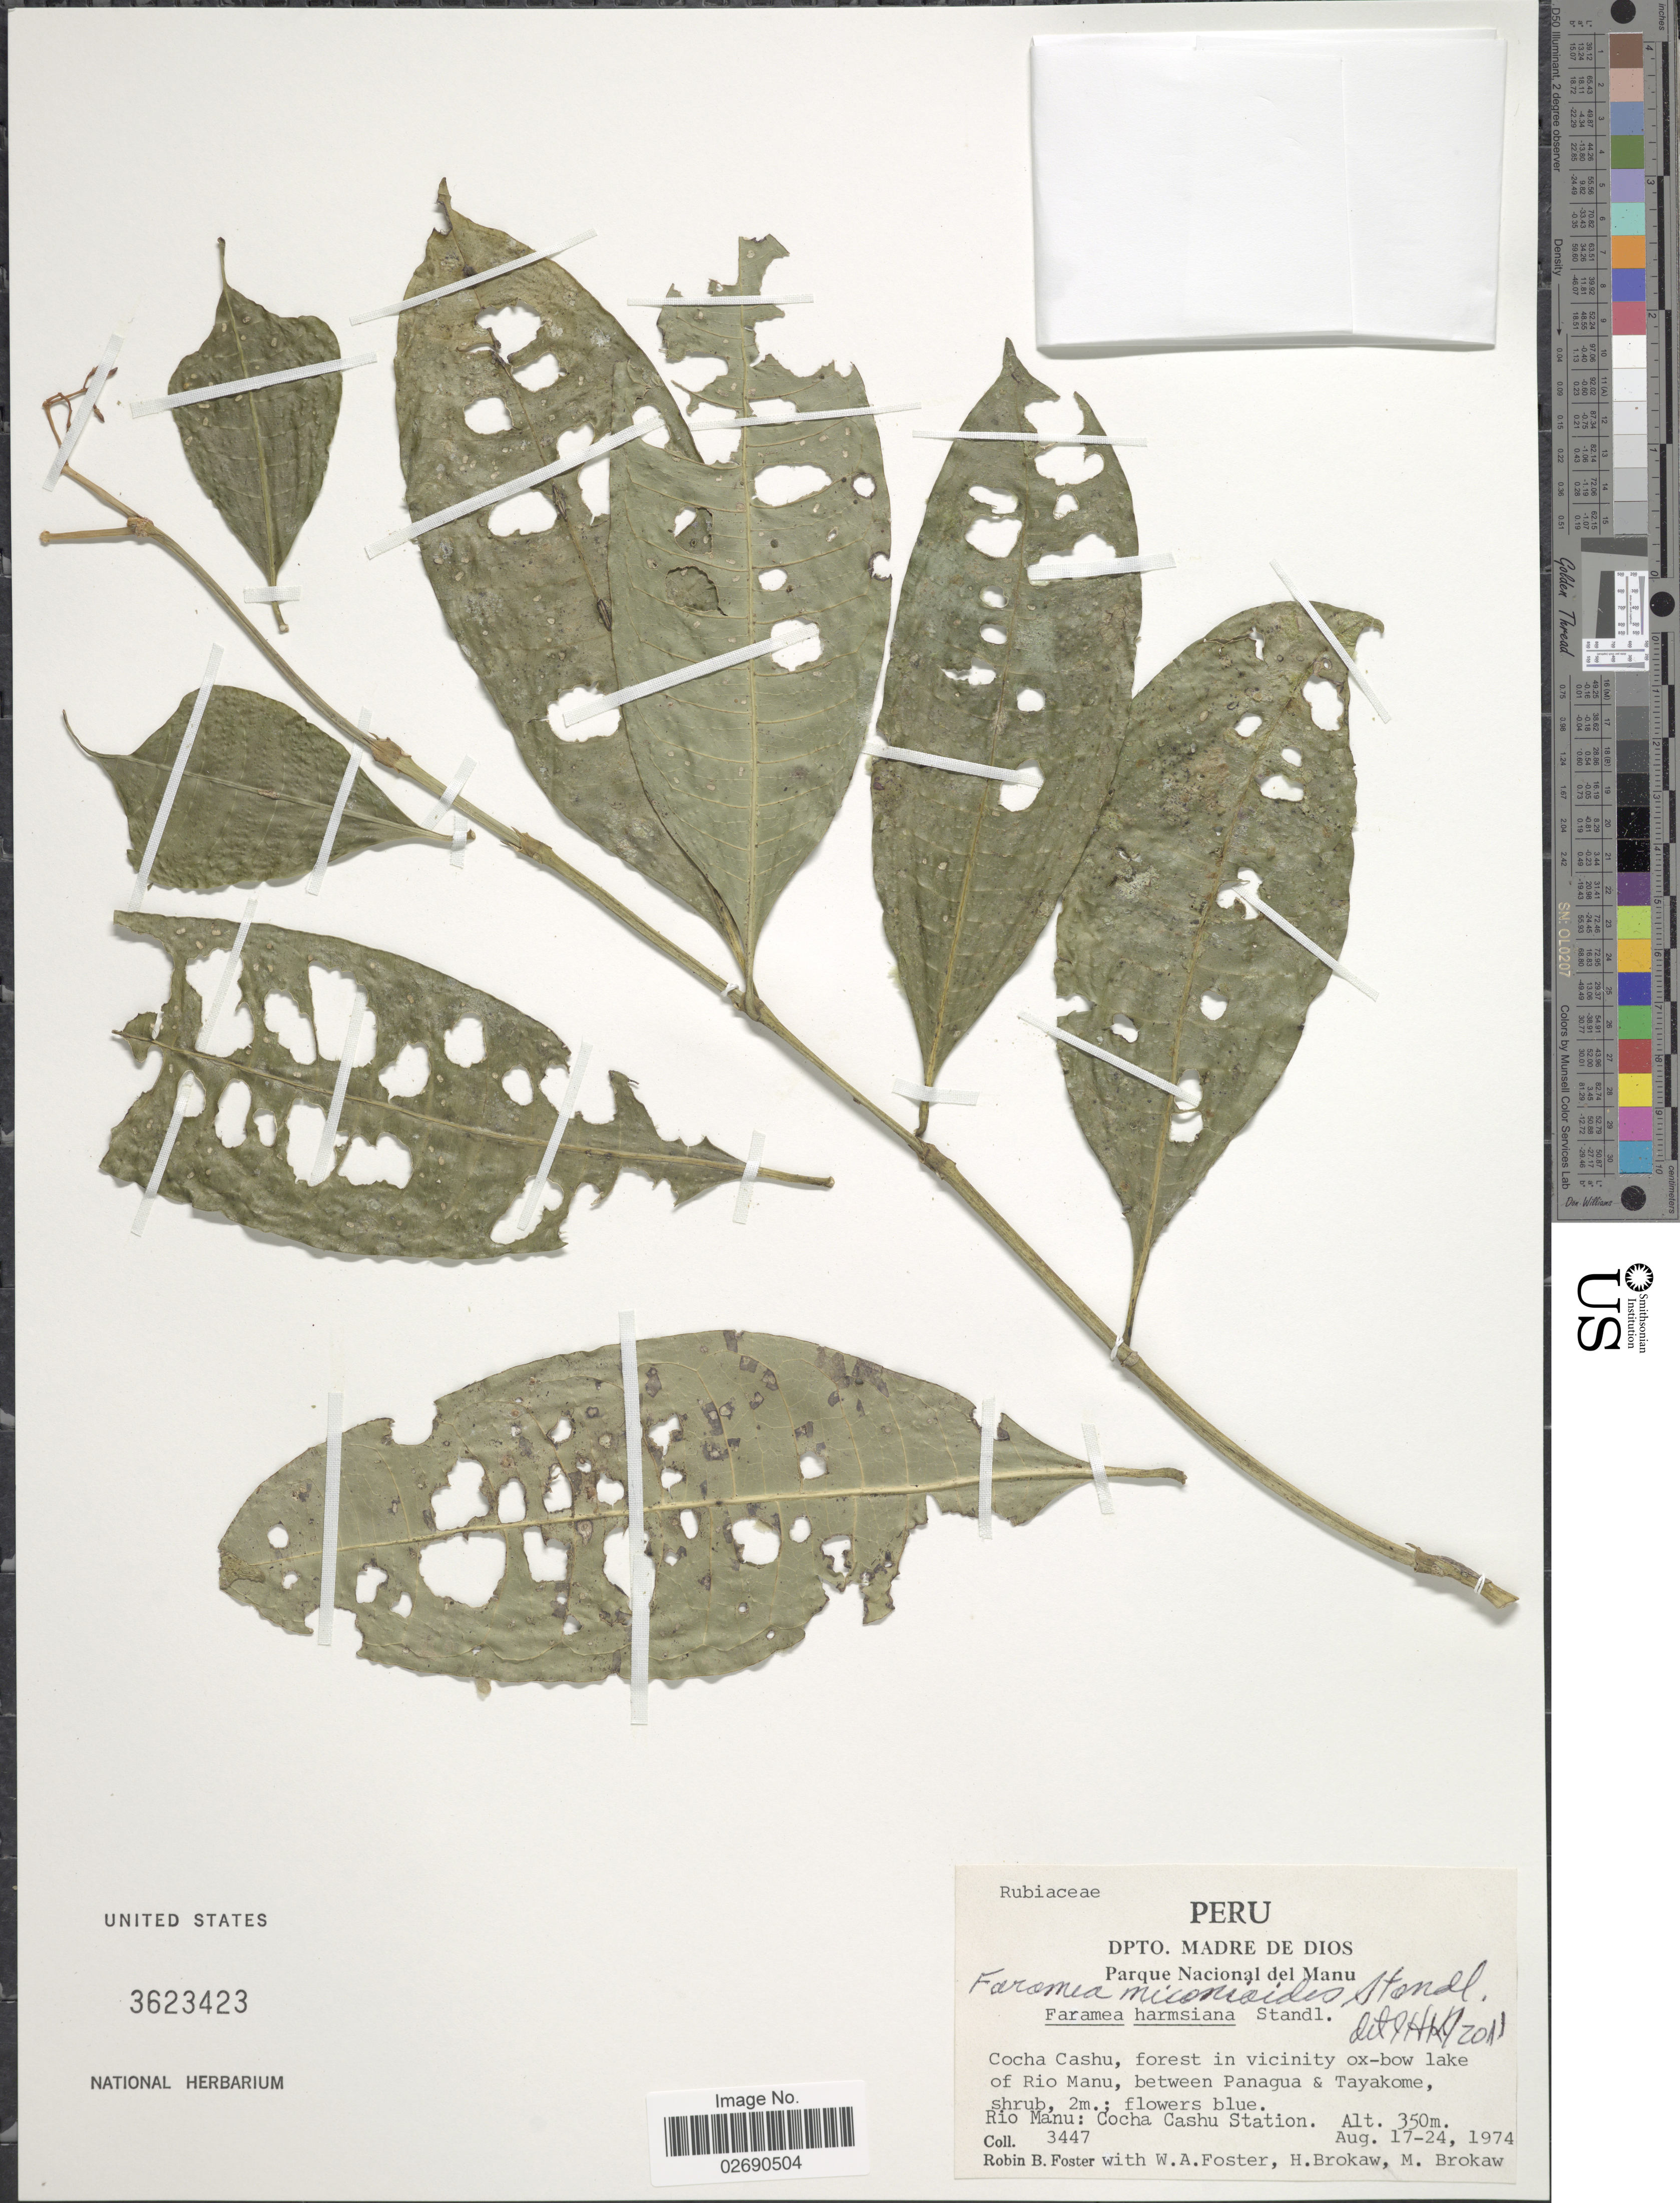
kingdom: Plantae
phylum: Tracheophyta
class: Magnoliopsida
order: Gentianales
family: Rubiaceae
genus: Faramea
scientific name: Faramea miconioides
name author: Standl.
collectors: R. B. Foster, W. Foster, H. Brokaw & M. Brokaw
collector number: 3447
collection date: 1974-08-17/1974-08-24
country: Peru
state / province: Madre de Dios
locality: Parque Nacional del Manu, Cocha Cashu, forest in vicinity ox-bow lake of Rio Manu, between Panagua & Tayakome, Rio Manu: Cocha Cashu Station.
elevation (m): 350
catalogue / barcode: US 3623423